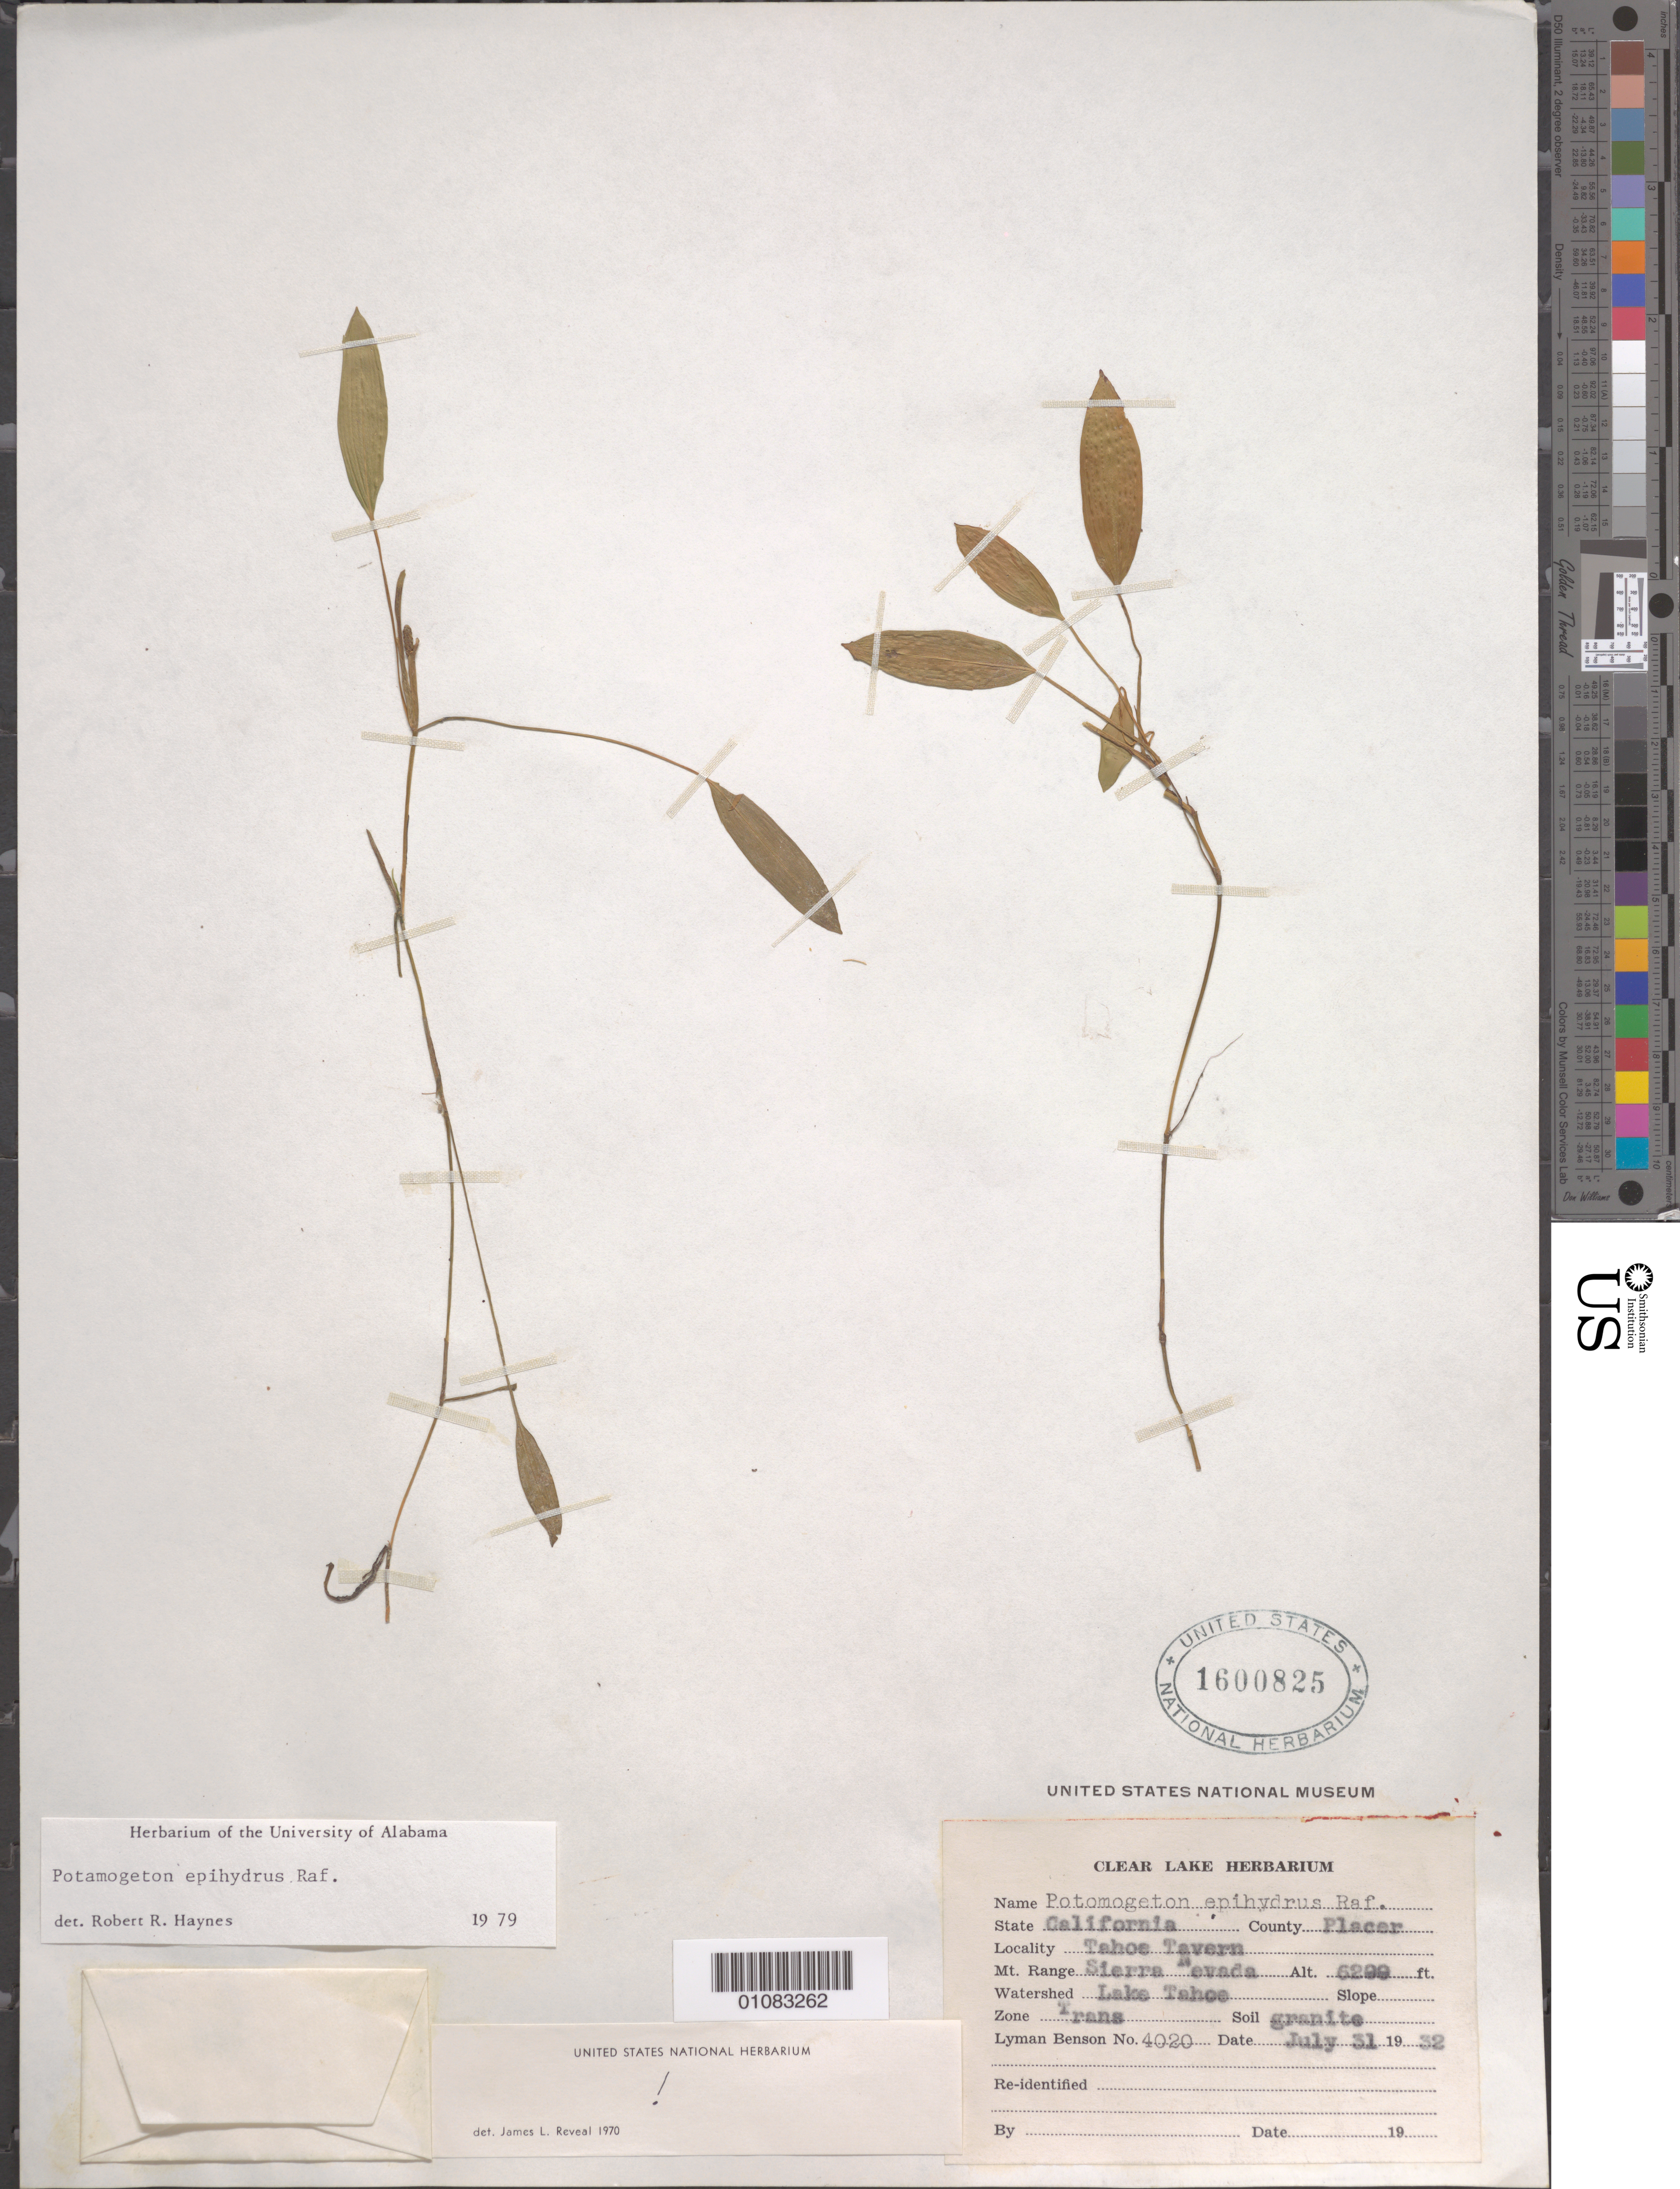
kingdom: Plantae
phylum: Tracheophyta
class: Liliopsida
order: Alismatales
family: Potamogetonaceae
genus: Potamogeton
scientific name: Potamogeton epihydrus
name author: Raf.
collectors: L. D. Benson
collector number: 4020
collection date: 1932-07-31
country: United States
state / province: California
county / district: Placer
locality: Sierra Nevada Mt. Range, Tahoe Tavern, Lake Tahoe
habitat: zone: trans; soil: granite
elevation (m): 1920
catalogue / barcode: US 1600825